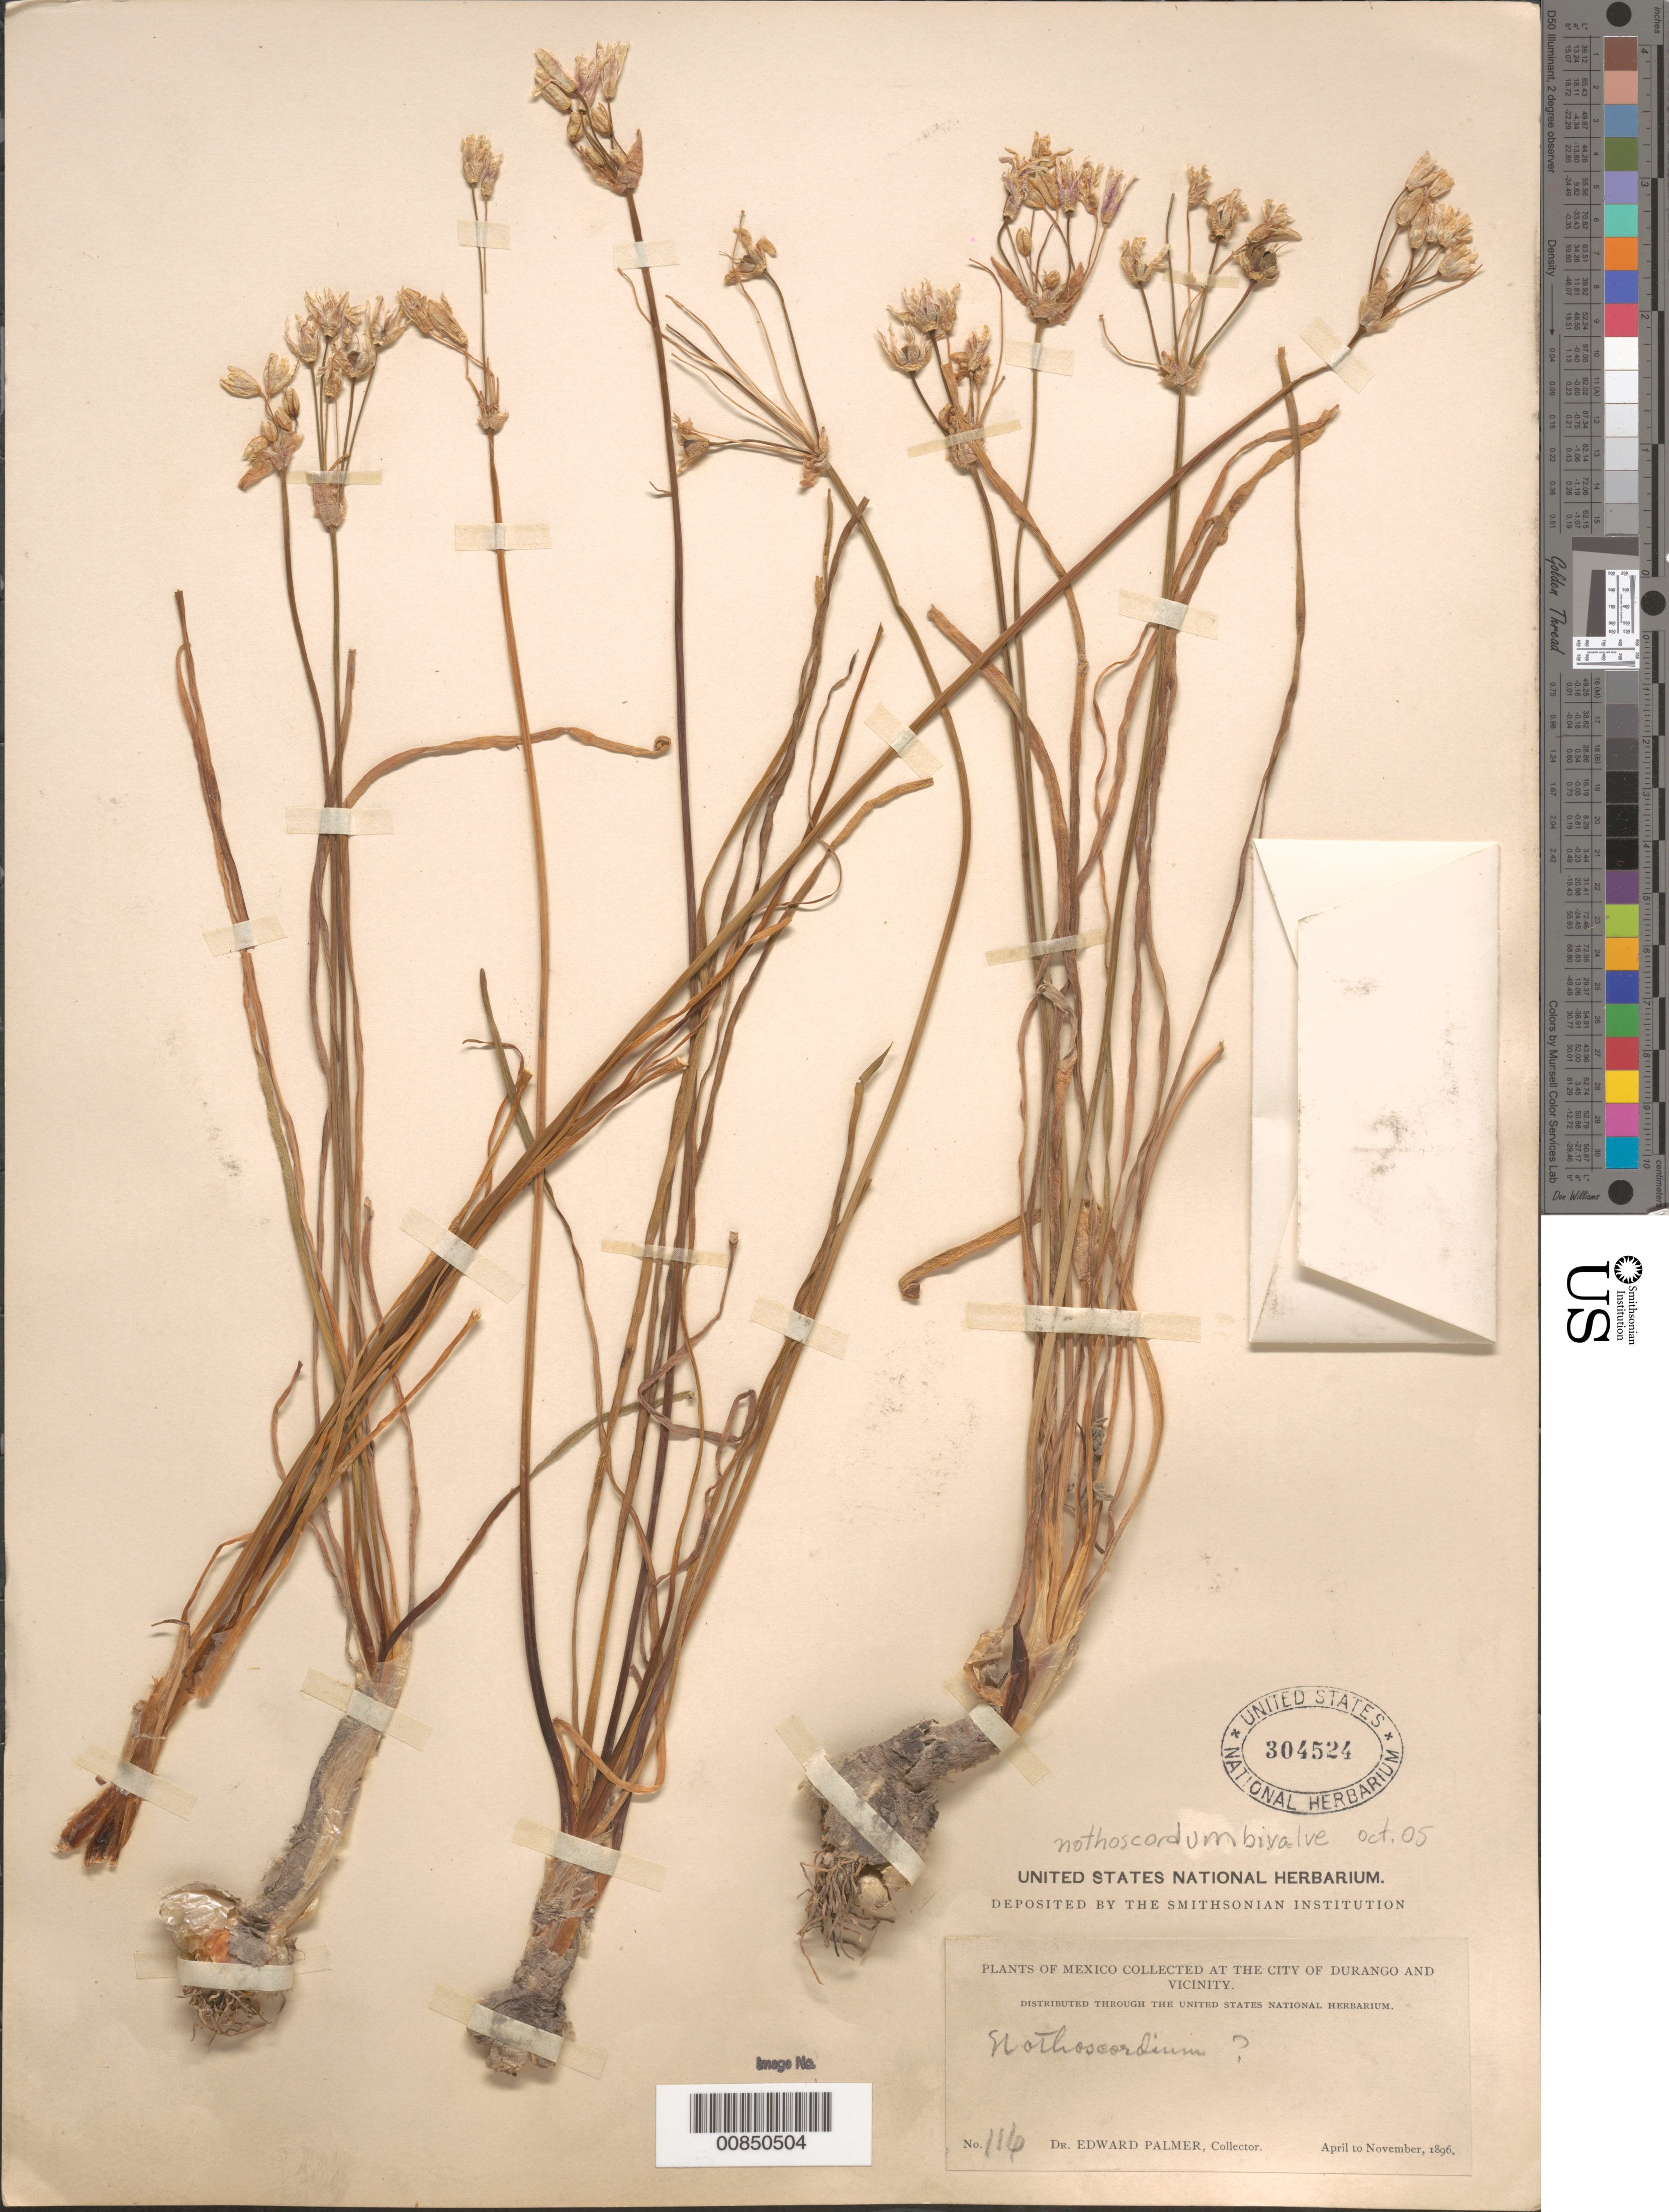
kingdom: Plantae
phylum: Tracheophyta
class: Liliopsida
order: Asparagales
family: Amaryllidaceae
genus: Nothoscordum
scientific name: Nothoscordum bivalve var. bivalve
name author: (L.) Britton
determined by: Strong, M. T., (US), Smithsonian Institution - National Museum of Natural History (UNITED STATES)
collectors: E. Palmer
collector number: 116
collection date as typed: Apr 1896 to -- Nov 1896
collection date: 1896-04/1896-11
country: Mexico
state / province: Durango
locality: City of Durango and vicinity.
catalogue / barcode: US 304524